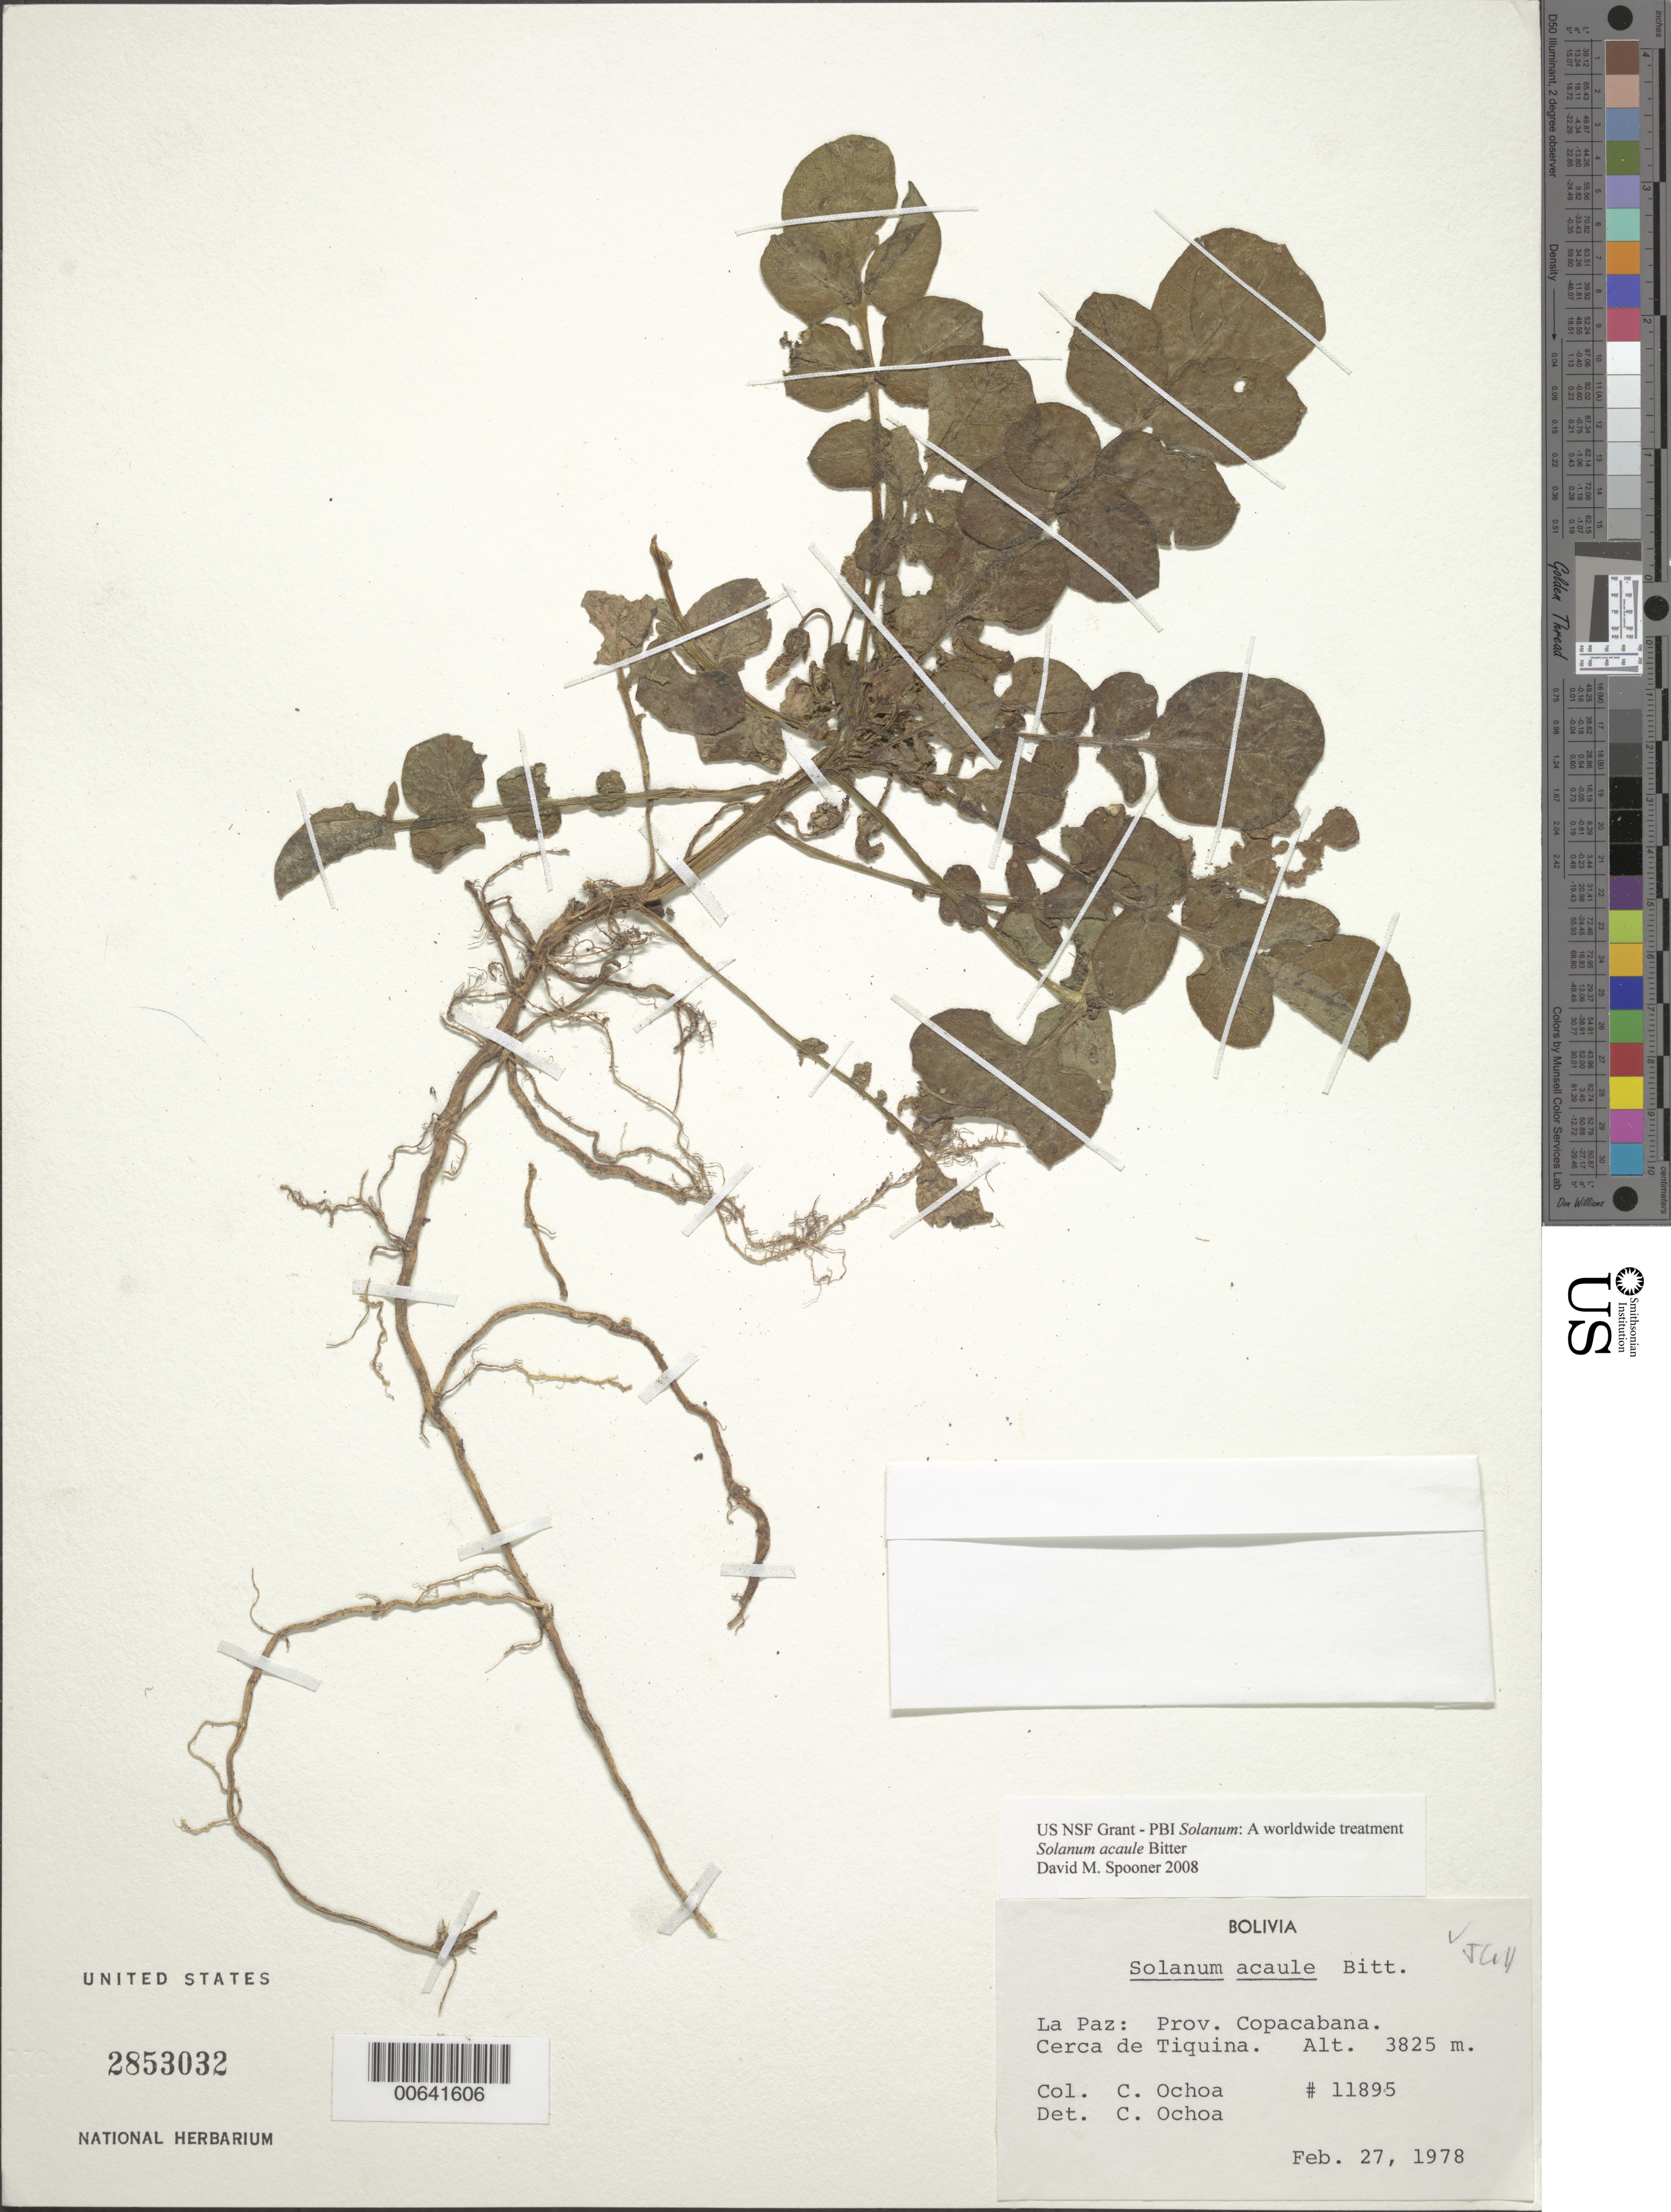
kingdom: Plantae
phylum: Tracheophyta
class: Magnoliopsida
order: Solanales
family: Solanaceae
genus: Solanum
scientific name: Solanum acaule subsp. acaule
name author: Bitter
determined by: Ochoa, C. M.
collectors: C. M. Ochoa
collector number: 11895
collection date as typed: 27 Feb 1978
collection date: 1978-02-27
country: Bolivia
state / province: La Paz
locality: Copacabana, Cerca de Tiquina.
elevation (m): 3825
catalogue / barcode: US 2853032